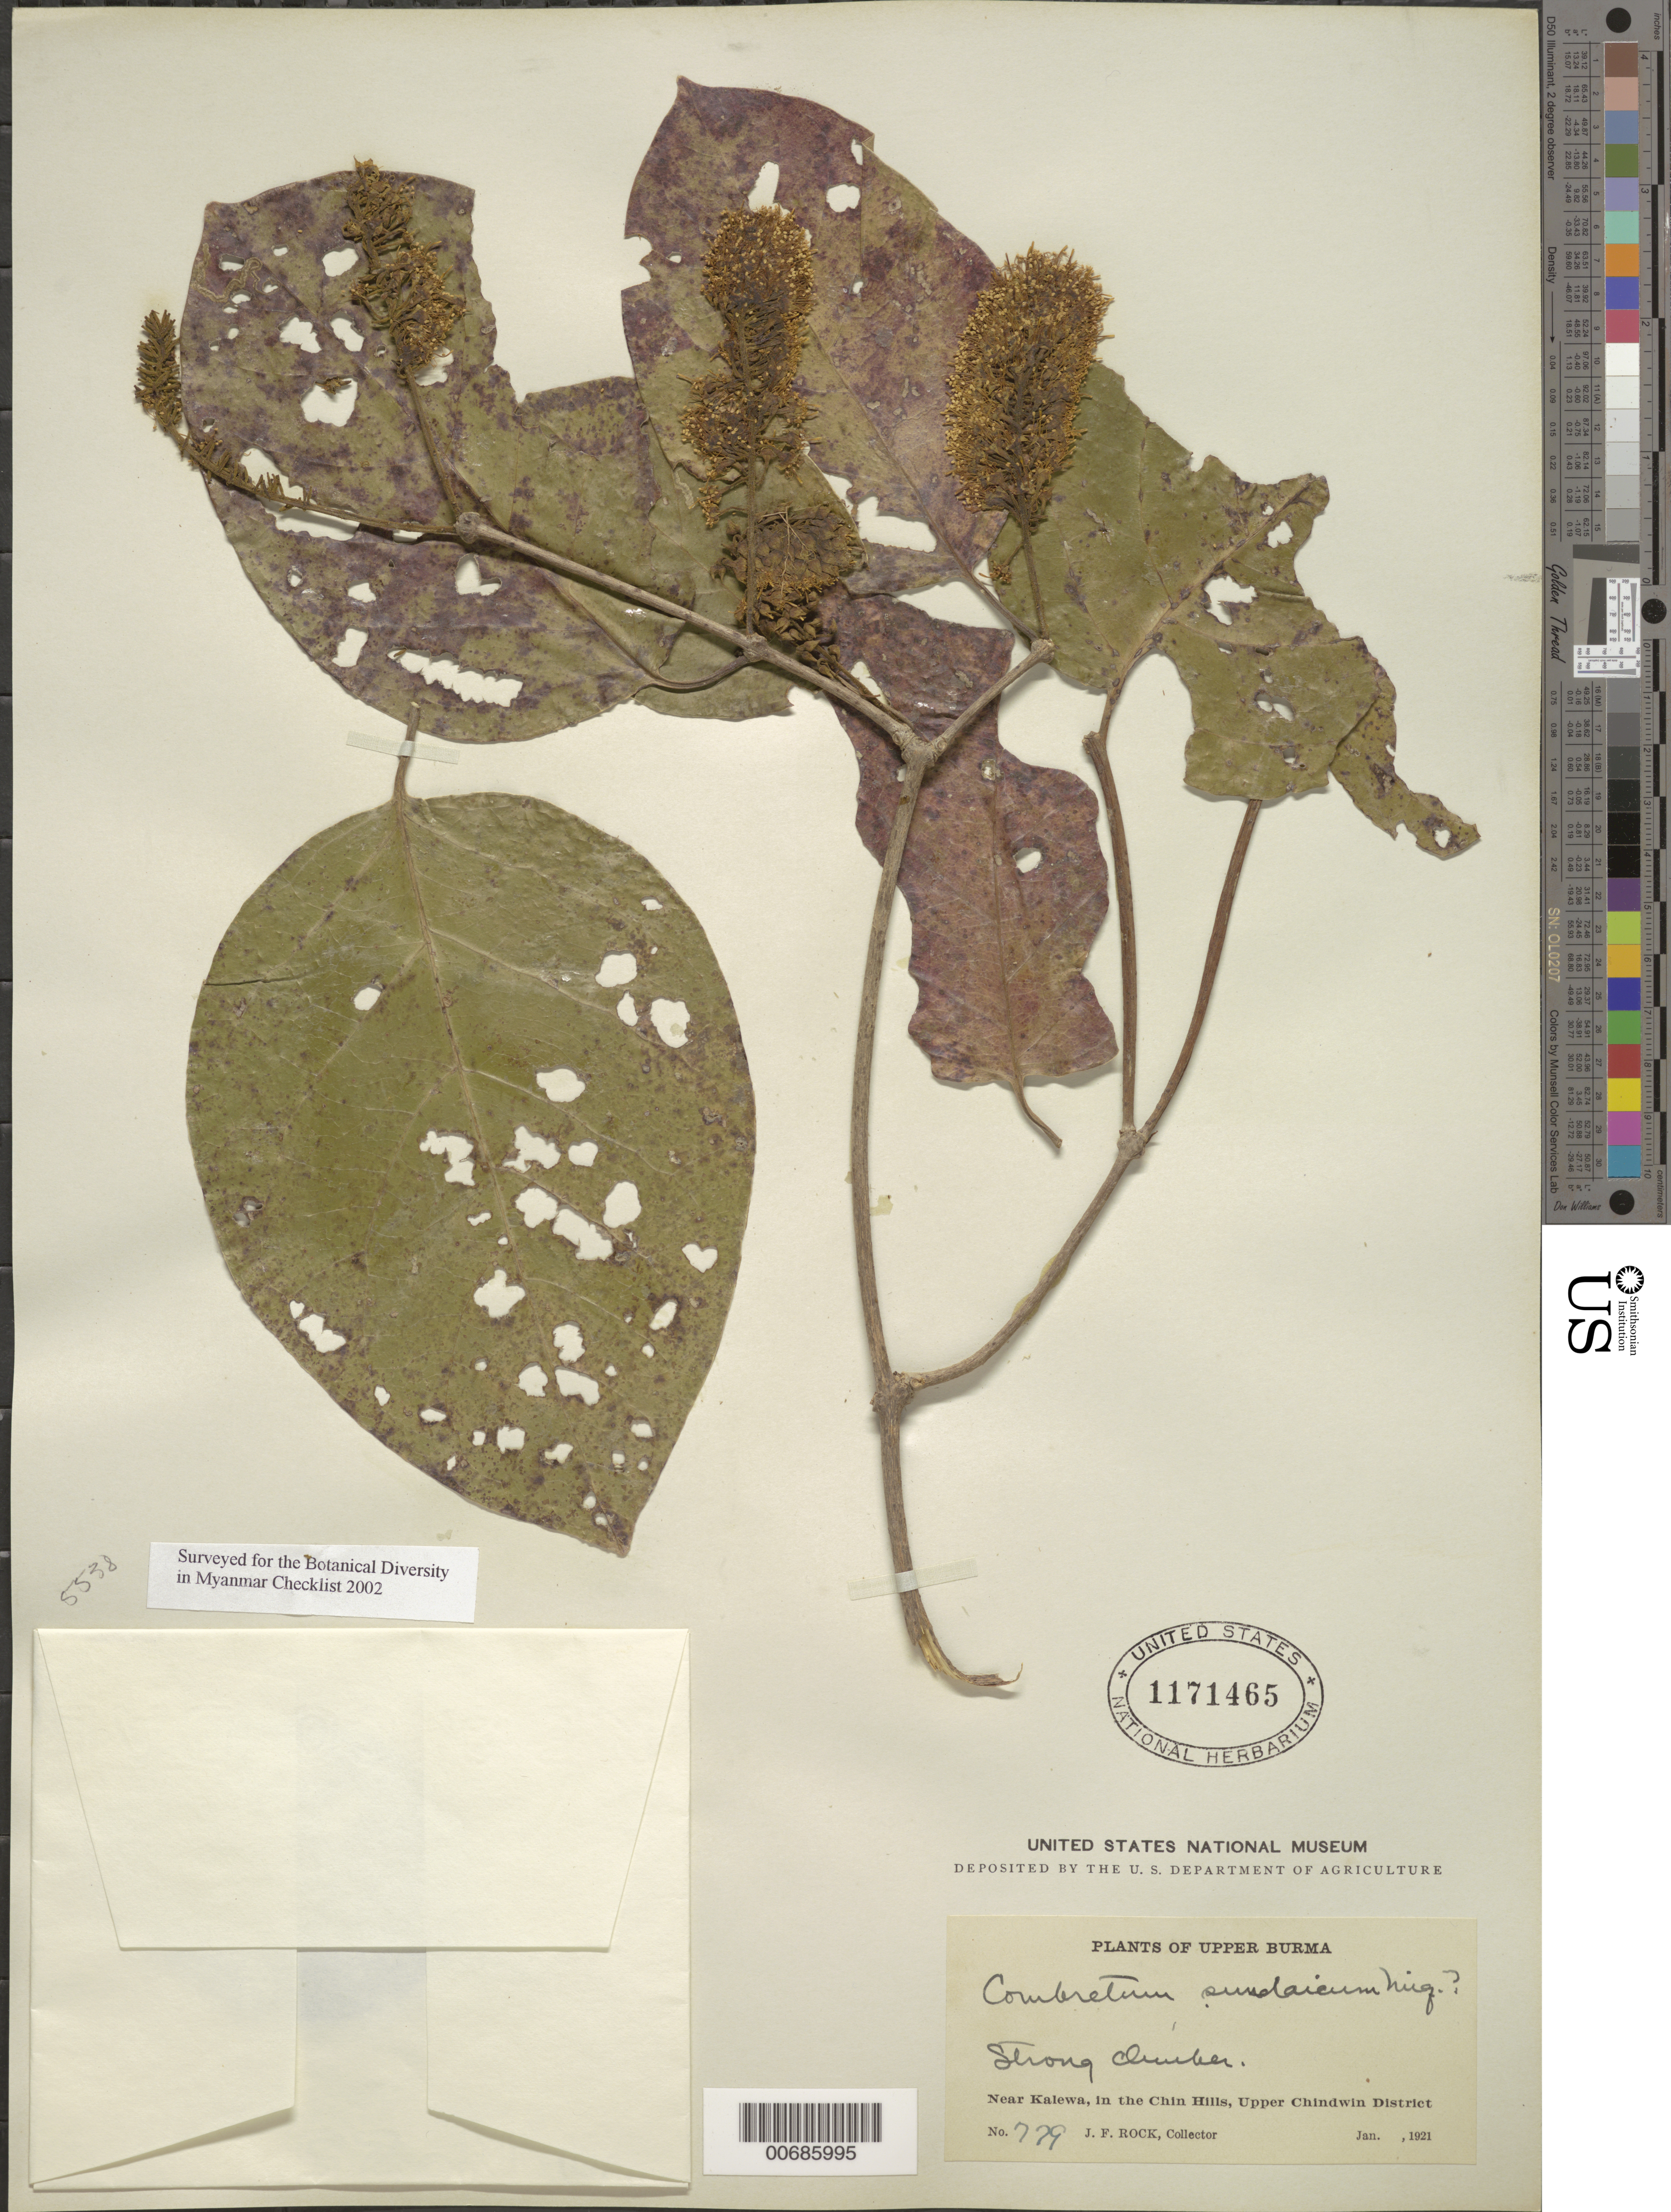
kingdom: Plantae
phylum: Tracheophyta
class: Magnoliopsida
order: Myrtales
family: Combretaceae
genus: Combretum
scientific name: Combretum sundaicum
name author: Miq.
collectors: J. F. Rock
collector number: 779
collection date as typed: Jan 1921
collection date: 1921-01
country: Myanmar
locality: Upper Chindwin Dist., near Kalewa, Chin Hills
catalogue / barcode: US 1171465